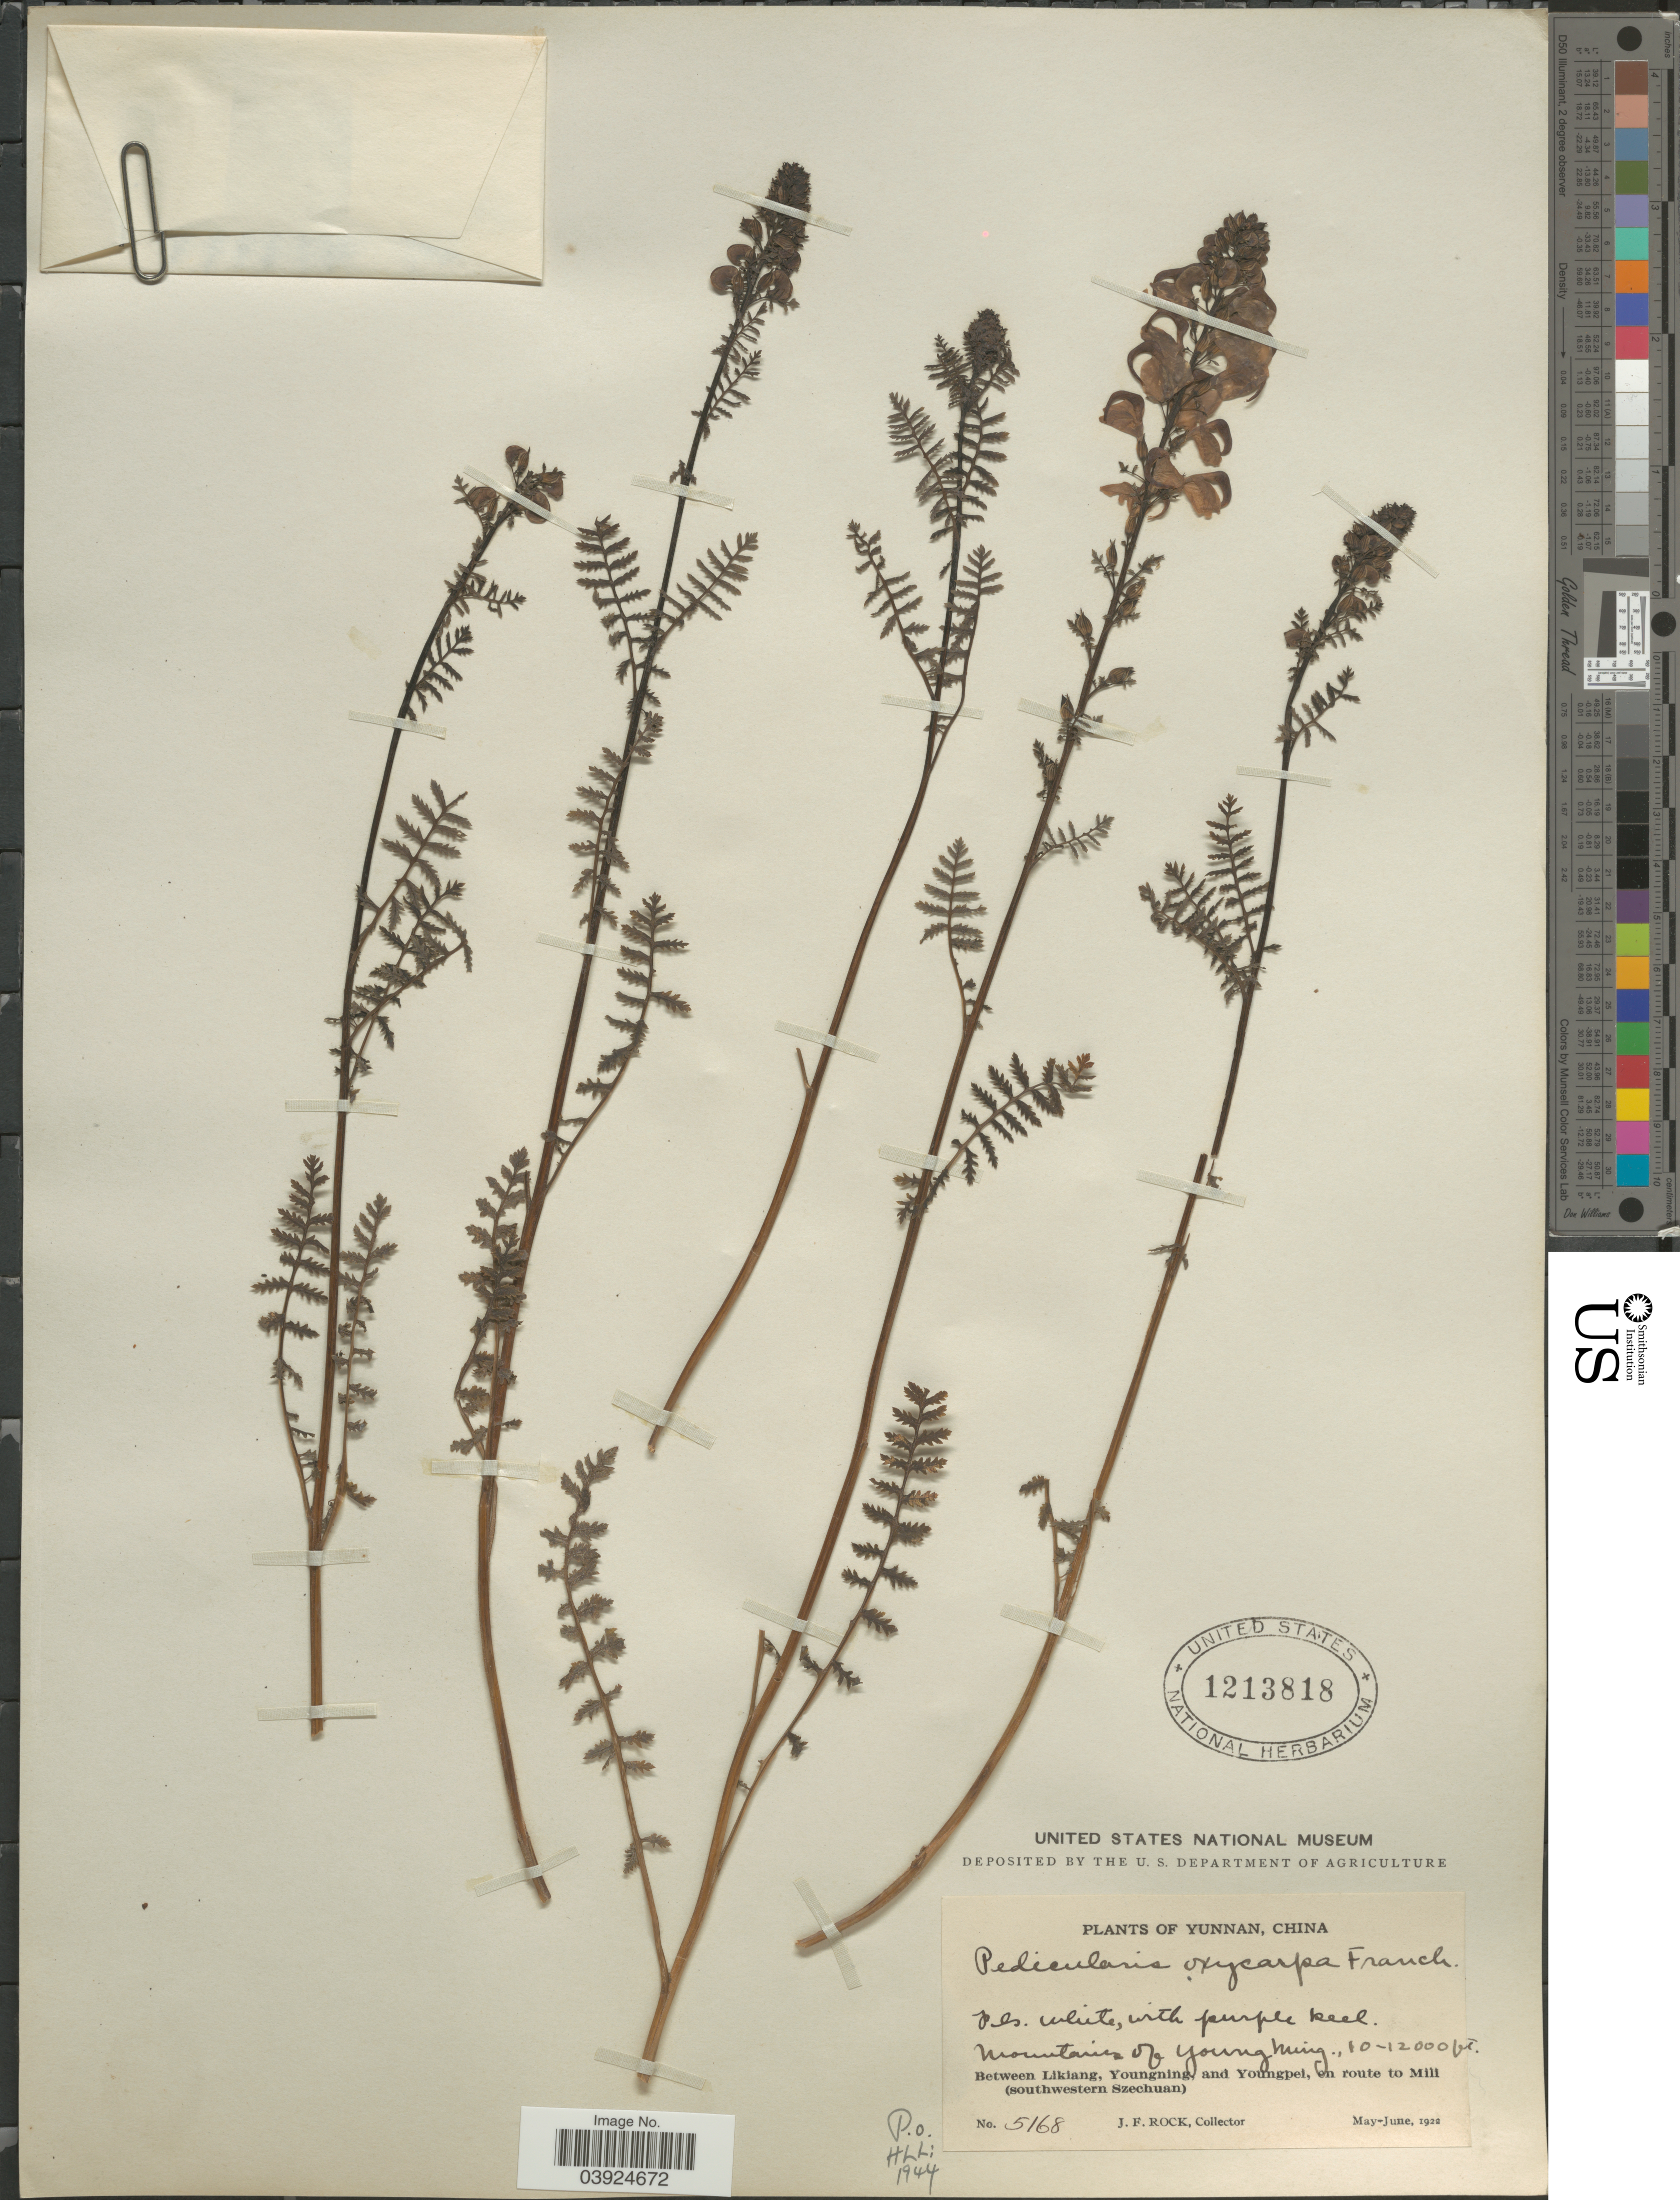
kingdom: Plantae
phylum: Tracheophyta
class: Magnoliopsida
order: Lamiales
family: Orobanchaceae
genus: Pedicularis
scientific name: Pedicularis oxycarpa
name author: Franch. ex Maxim.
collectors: J. Rock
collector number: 5168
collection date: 1922-05/1922-06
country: China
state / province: Yunnan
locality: Mountains of Young Ming. Between Likiang, Youngning, and Youngpei, en route to Mili (southwestern Szechuan).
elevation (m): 3048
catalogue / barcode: US 1213818